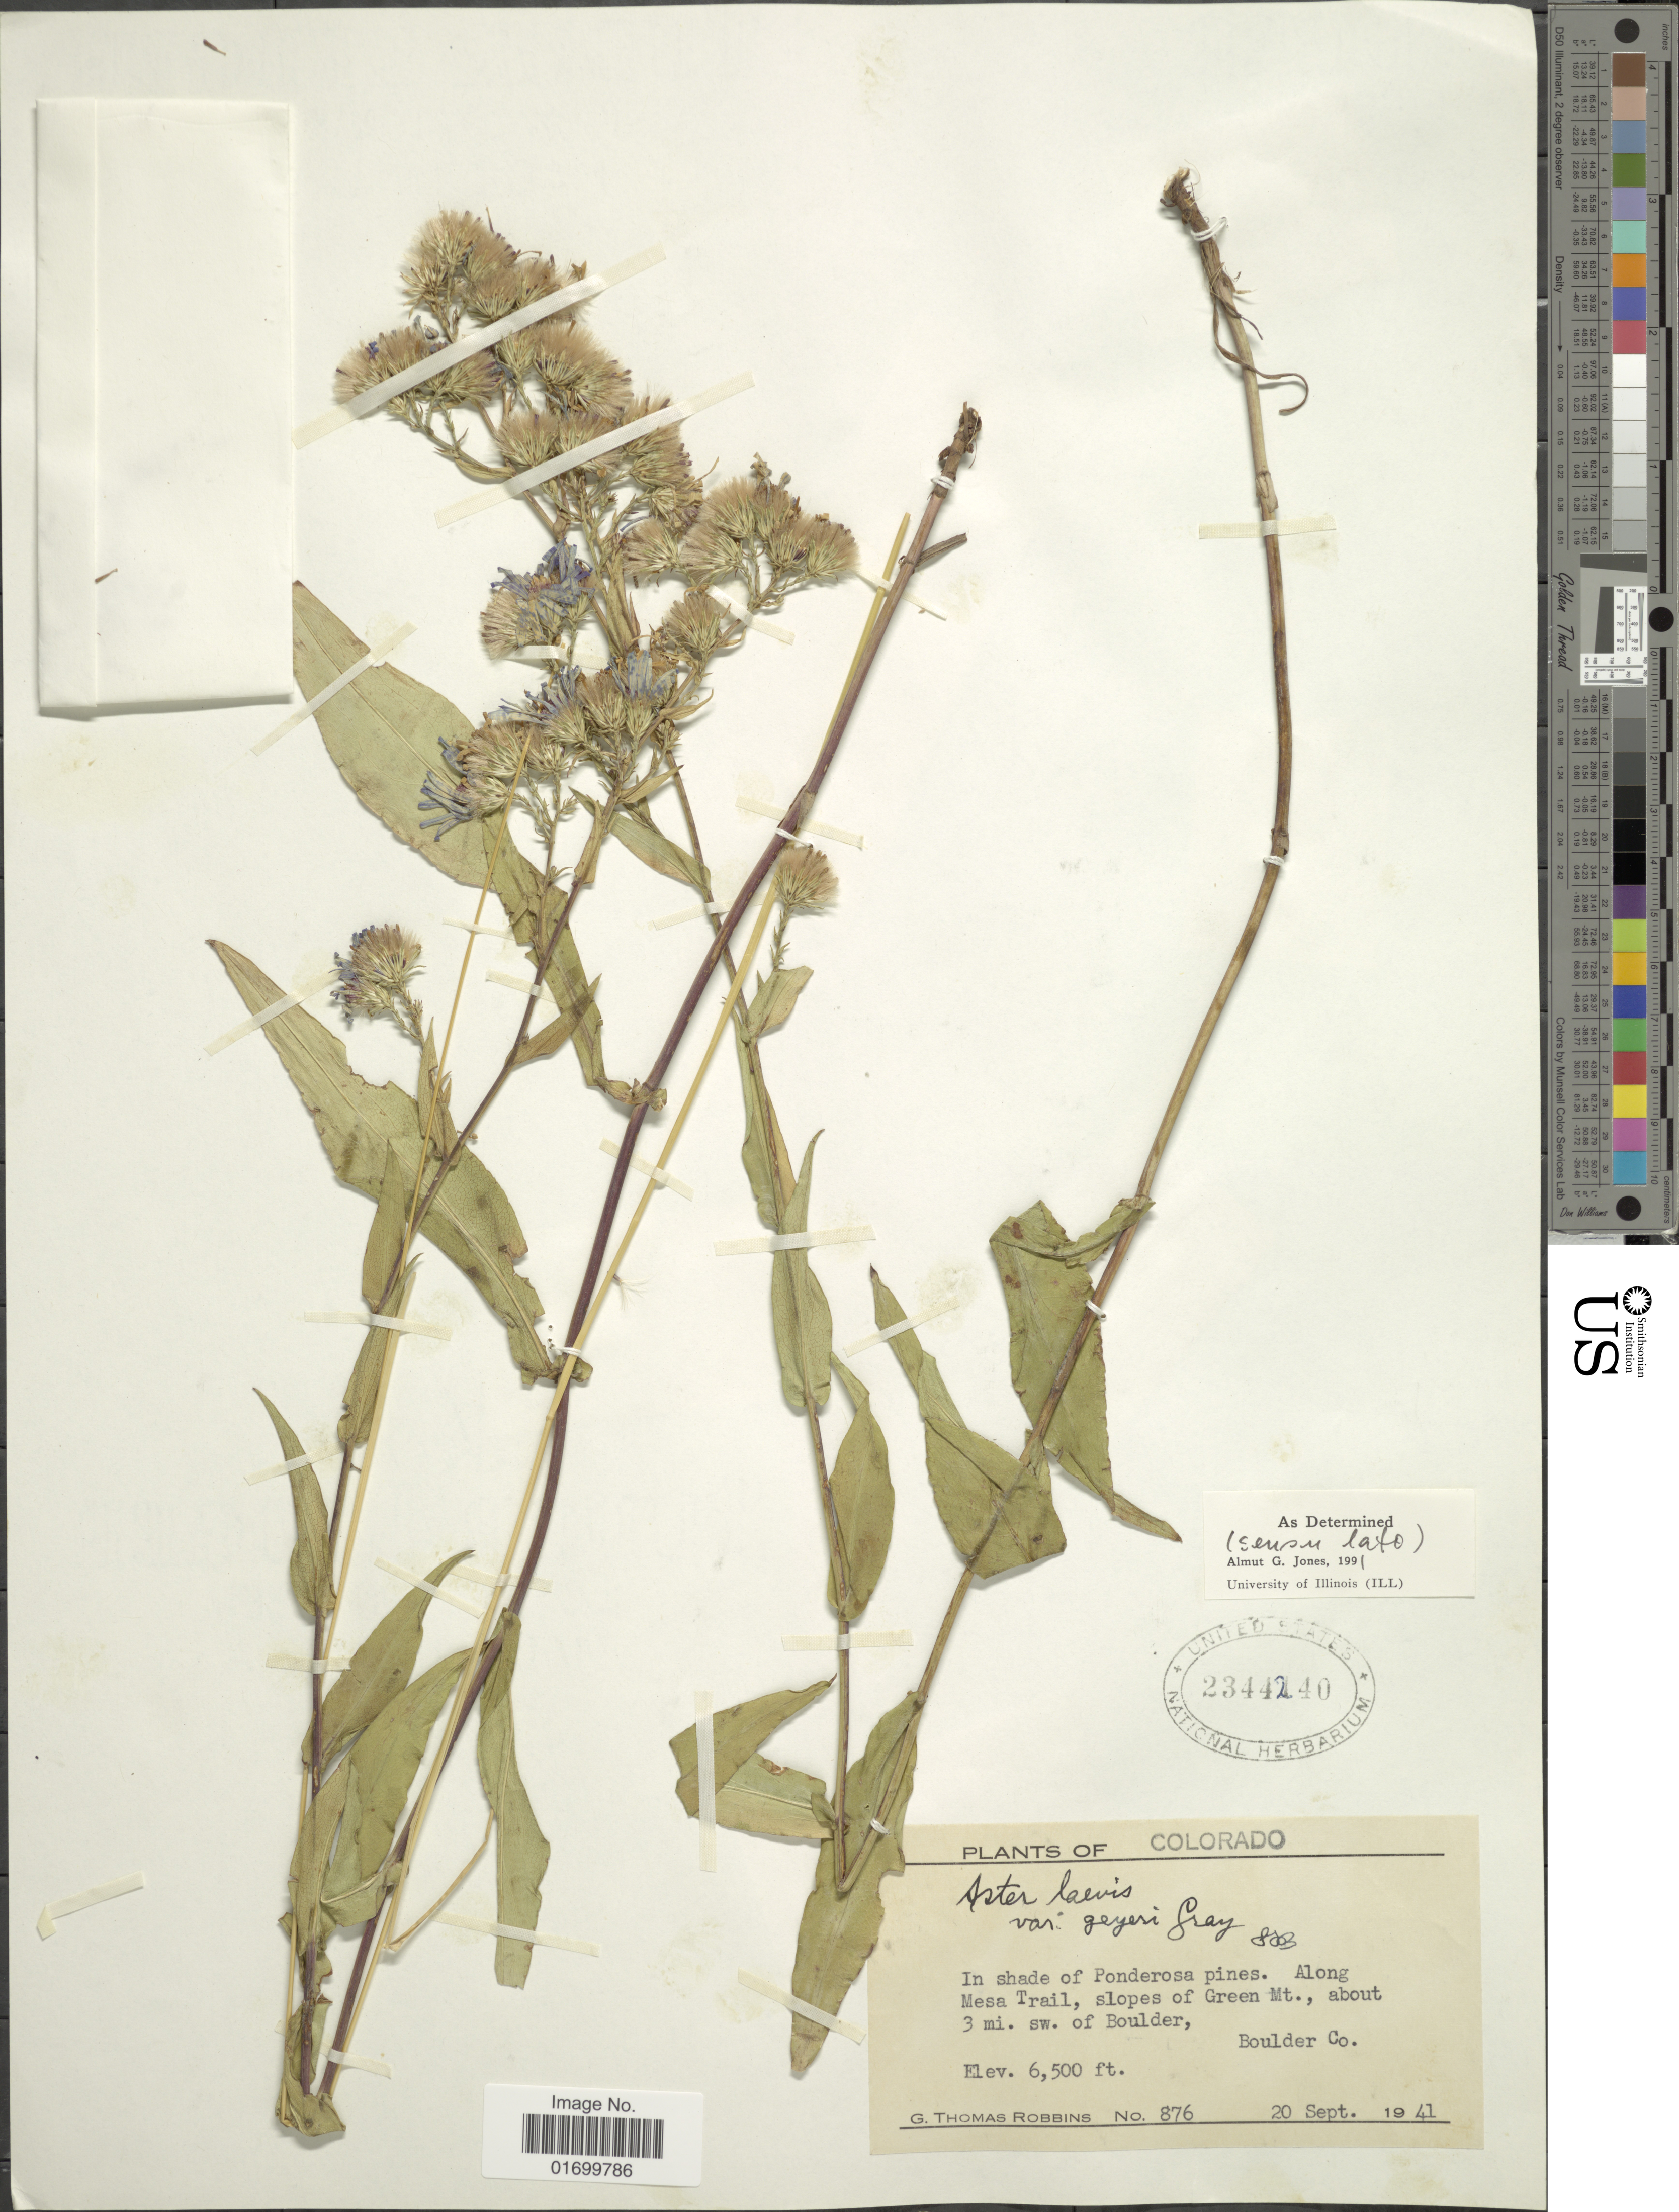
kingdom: Plantae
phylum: Tracheophyta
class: Magnoliopsida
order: Asterales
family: Asteraceae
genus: Symphyotrichum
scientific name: Symphyotrichum laeve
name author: (L.) Á. Löve & D. Löve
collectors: G. T. Robbins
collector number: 876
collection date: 1941-09-20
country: United States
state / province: Colorado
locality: Along Mesa Trail, slopes of Green Mt., about 3 mi. sw. of Boulder, Boulder Co.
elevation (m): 1981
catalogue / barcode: US 2344240